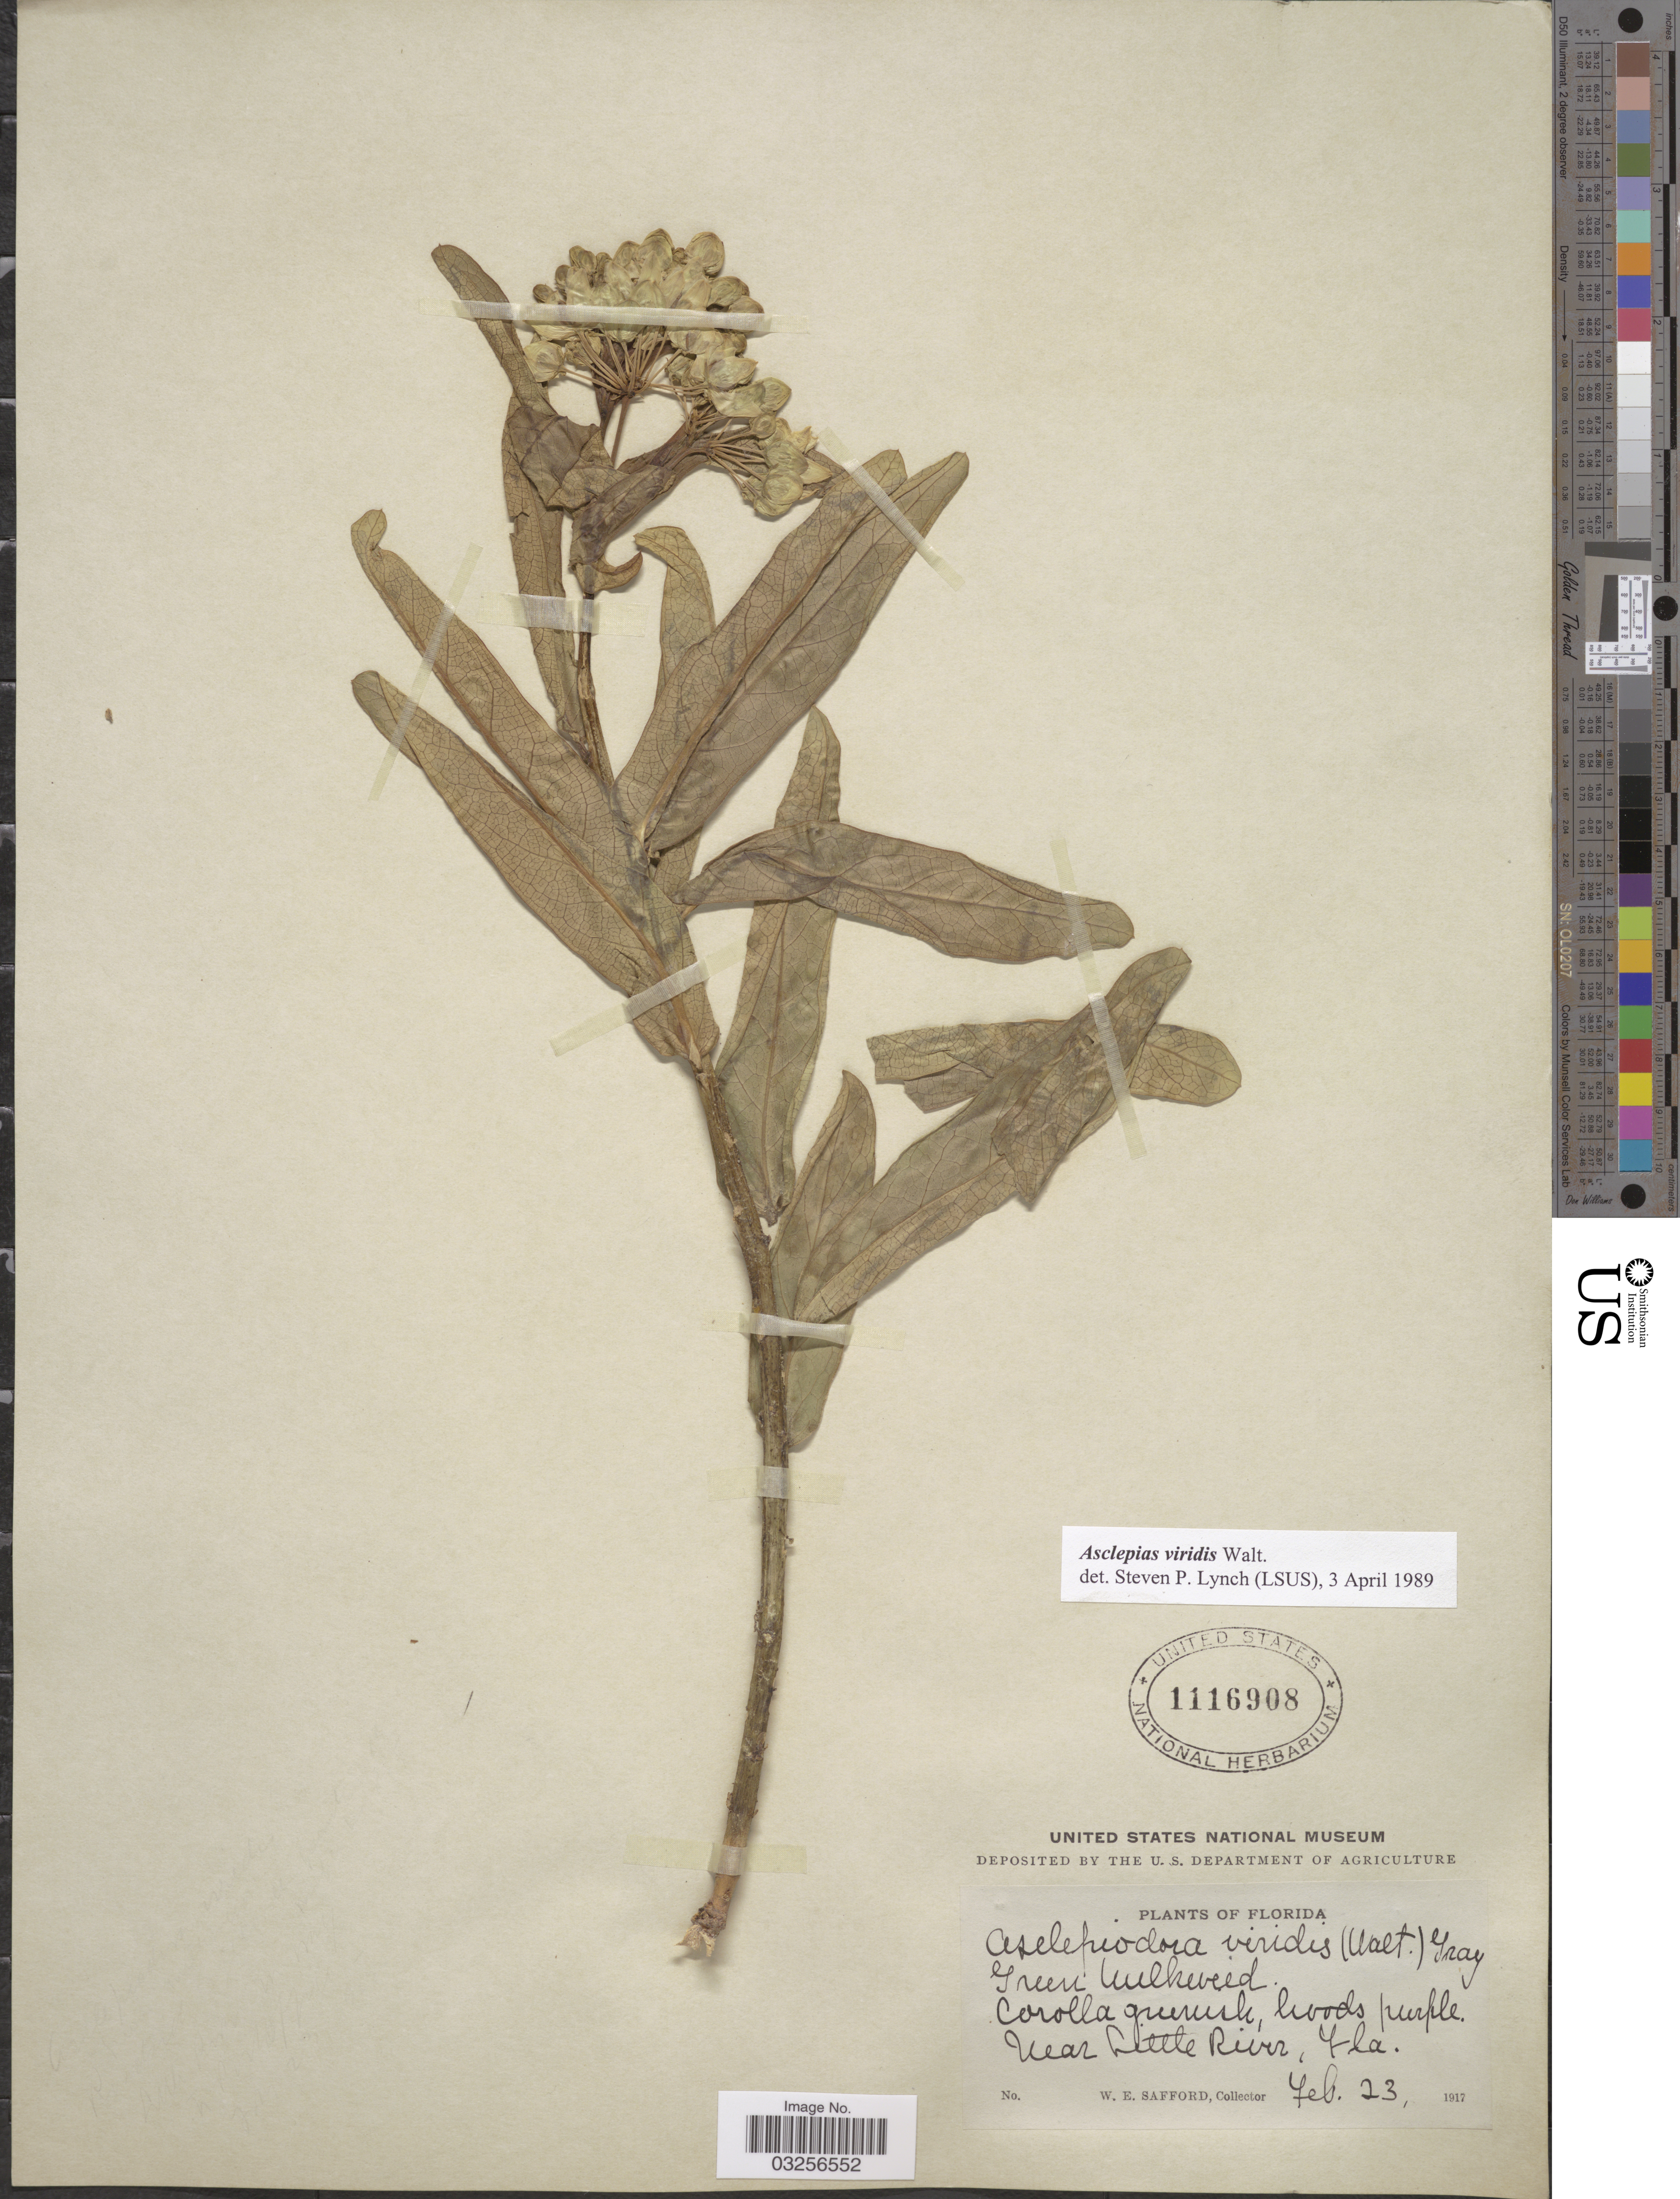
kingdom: Plantae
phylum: Tracheophyta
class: Magnoliopsida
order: Gentianales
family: Apocynaceae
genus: Asclepias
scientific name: Asclepias viridis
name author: Walter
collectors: W. E. Safford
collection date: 1917-02-23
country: United States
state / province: Florida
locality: Near Little River, Fla.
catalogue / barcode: US 1116908